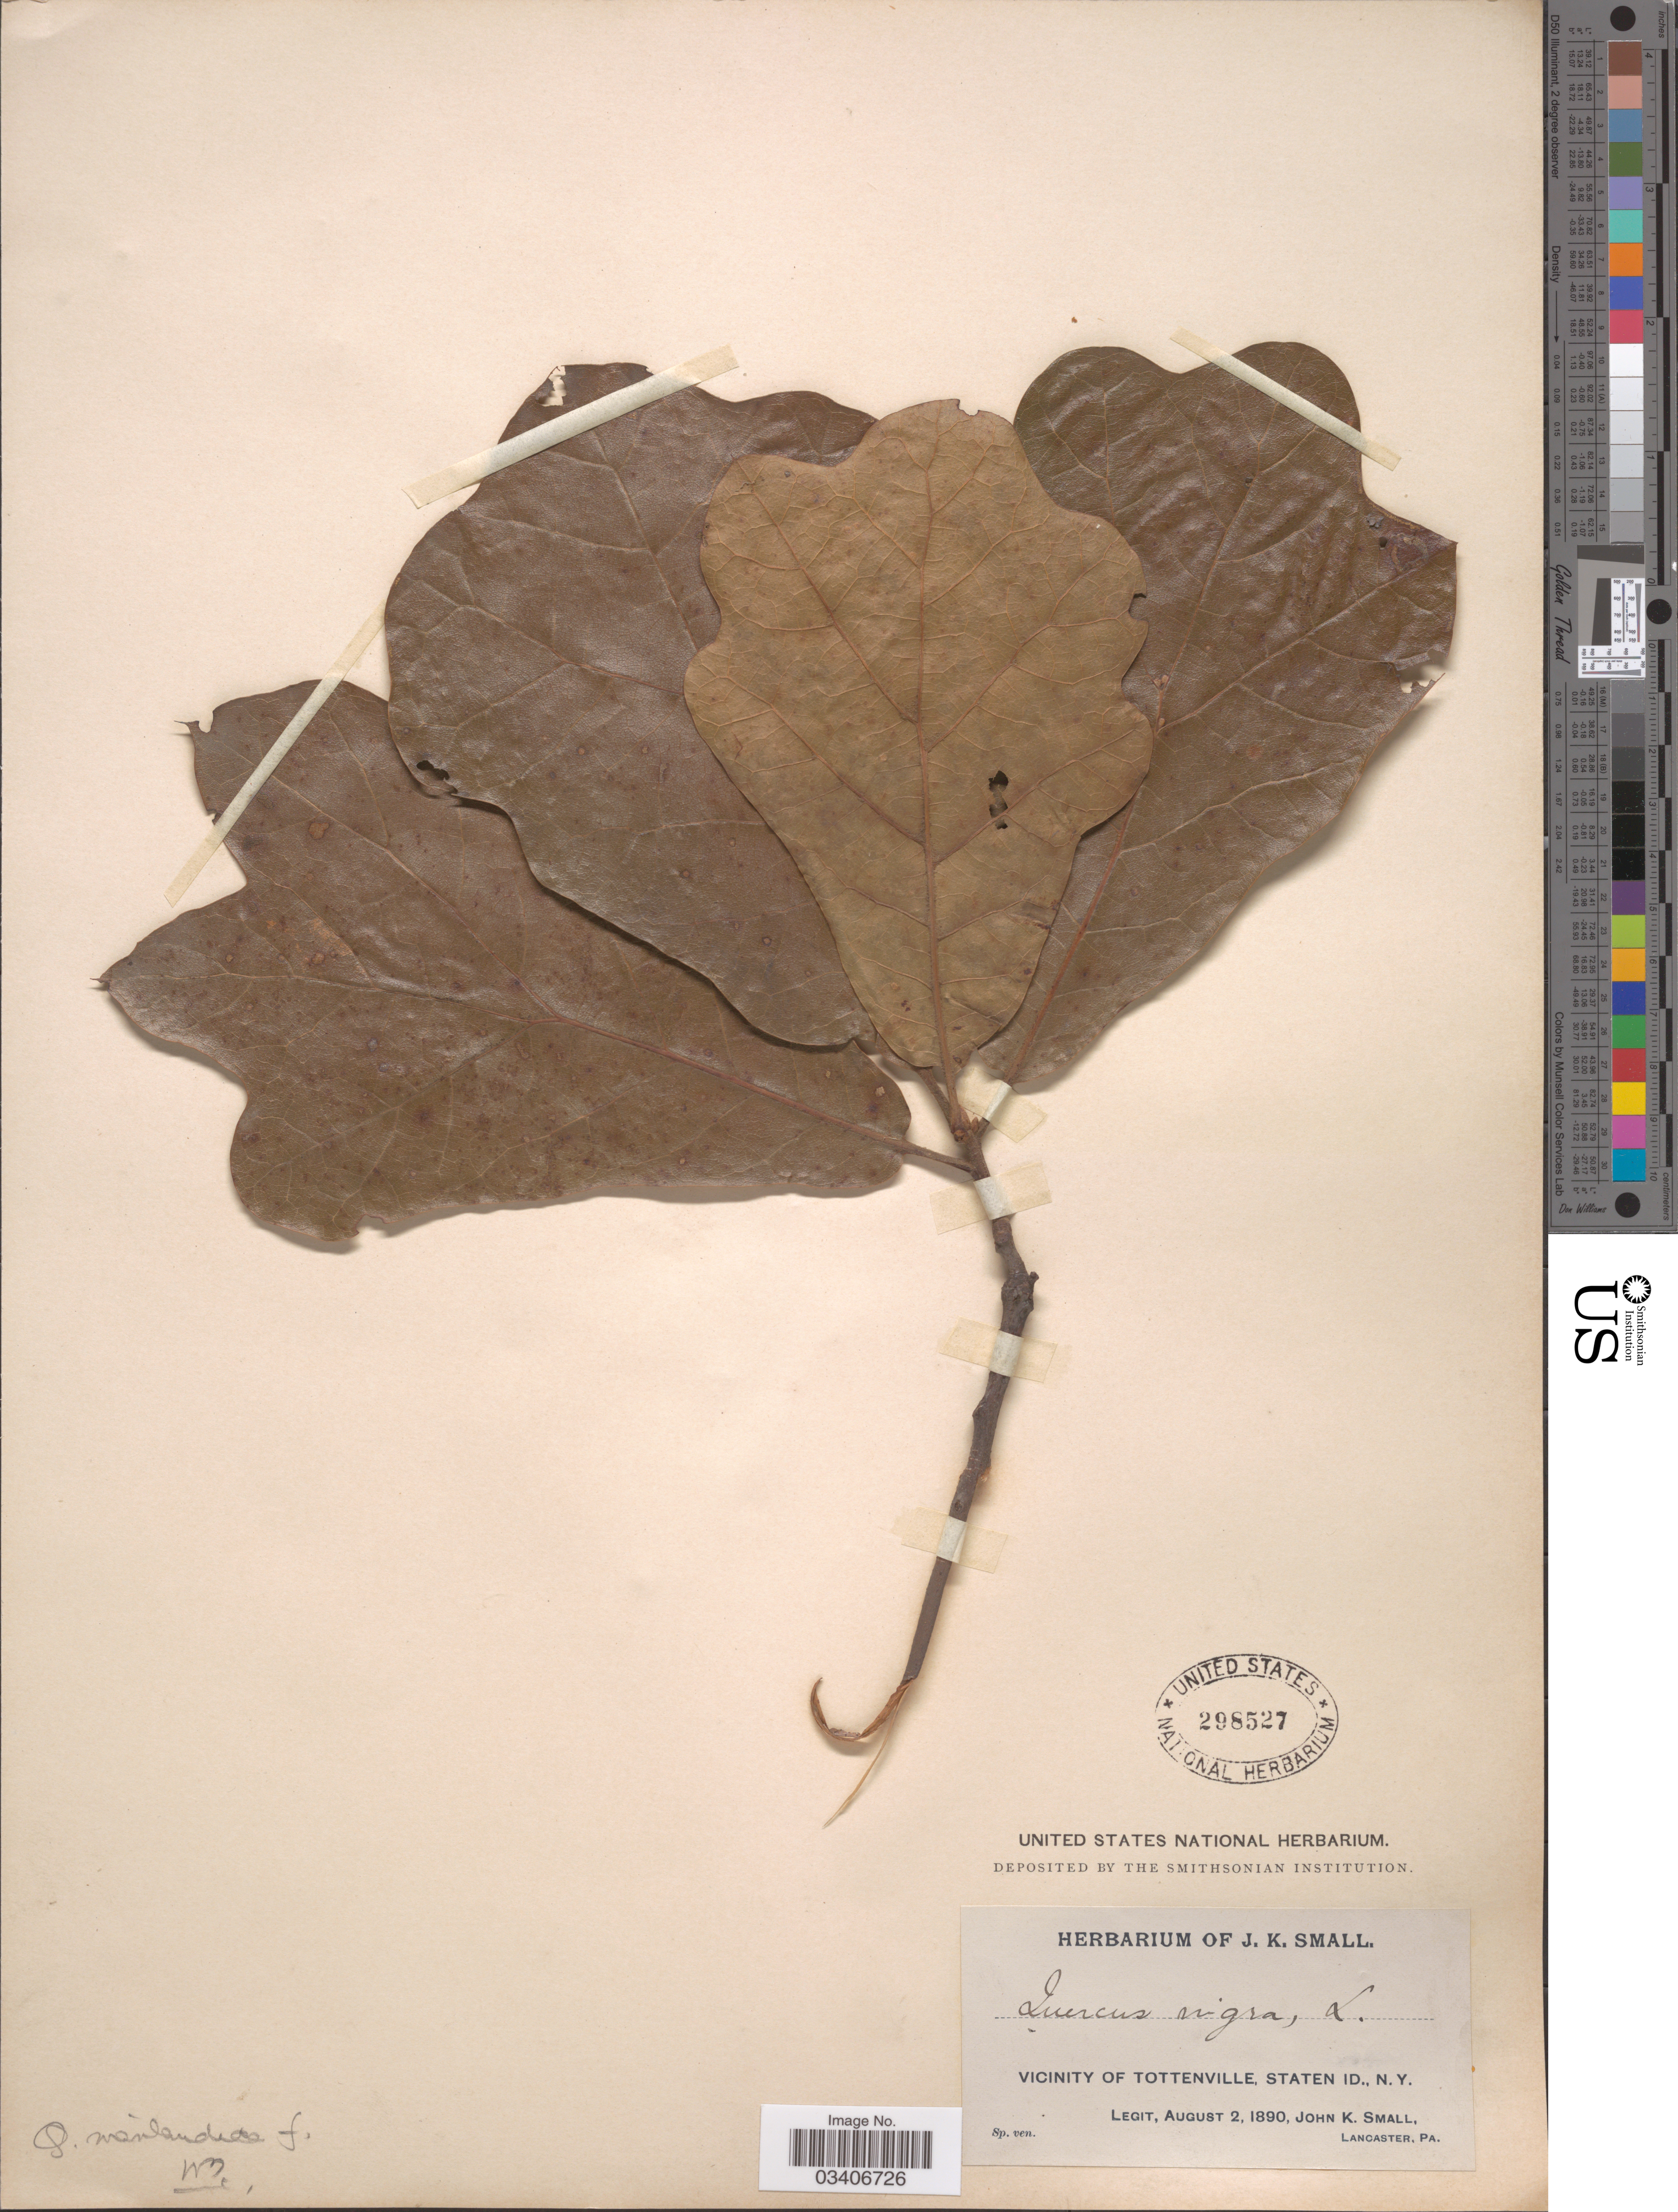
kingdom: Plantae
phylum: Tracheophyta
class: Magnoliopsida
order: Fagales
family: Fagaceae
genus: Quercus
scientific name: Quercus marilandica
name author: (L.) Münchh.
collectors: J. K. Small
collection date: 1890-08-02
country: United States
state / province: New York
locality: Vicinity of Tottenville, Staten Id.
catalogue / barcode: US 298527